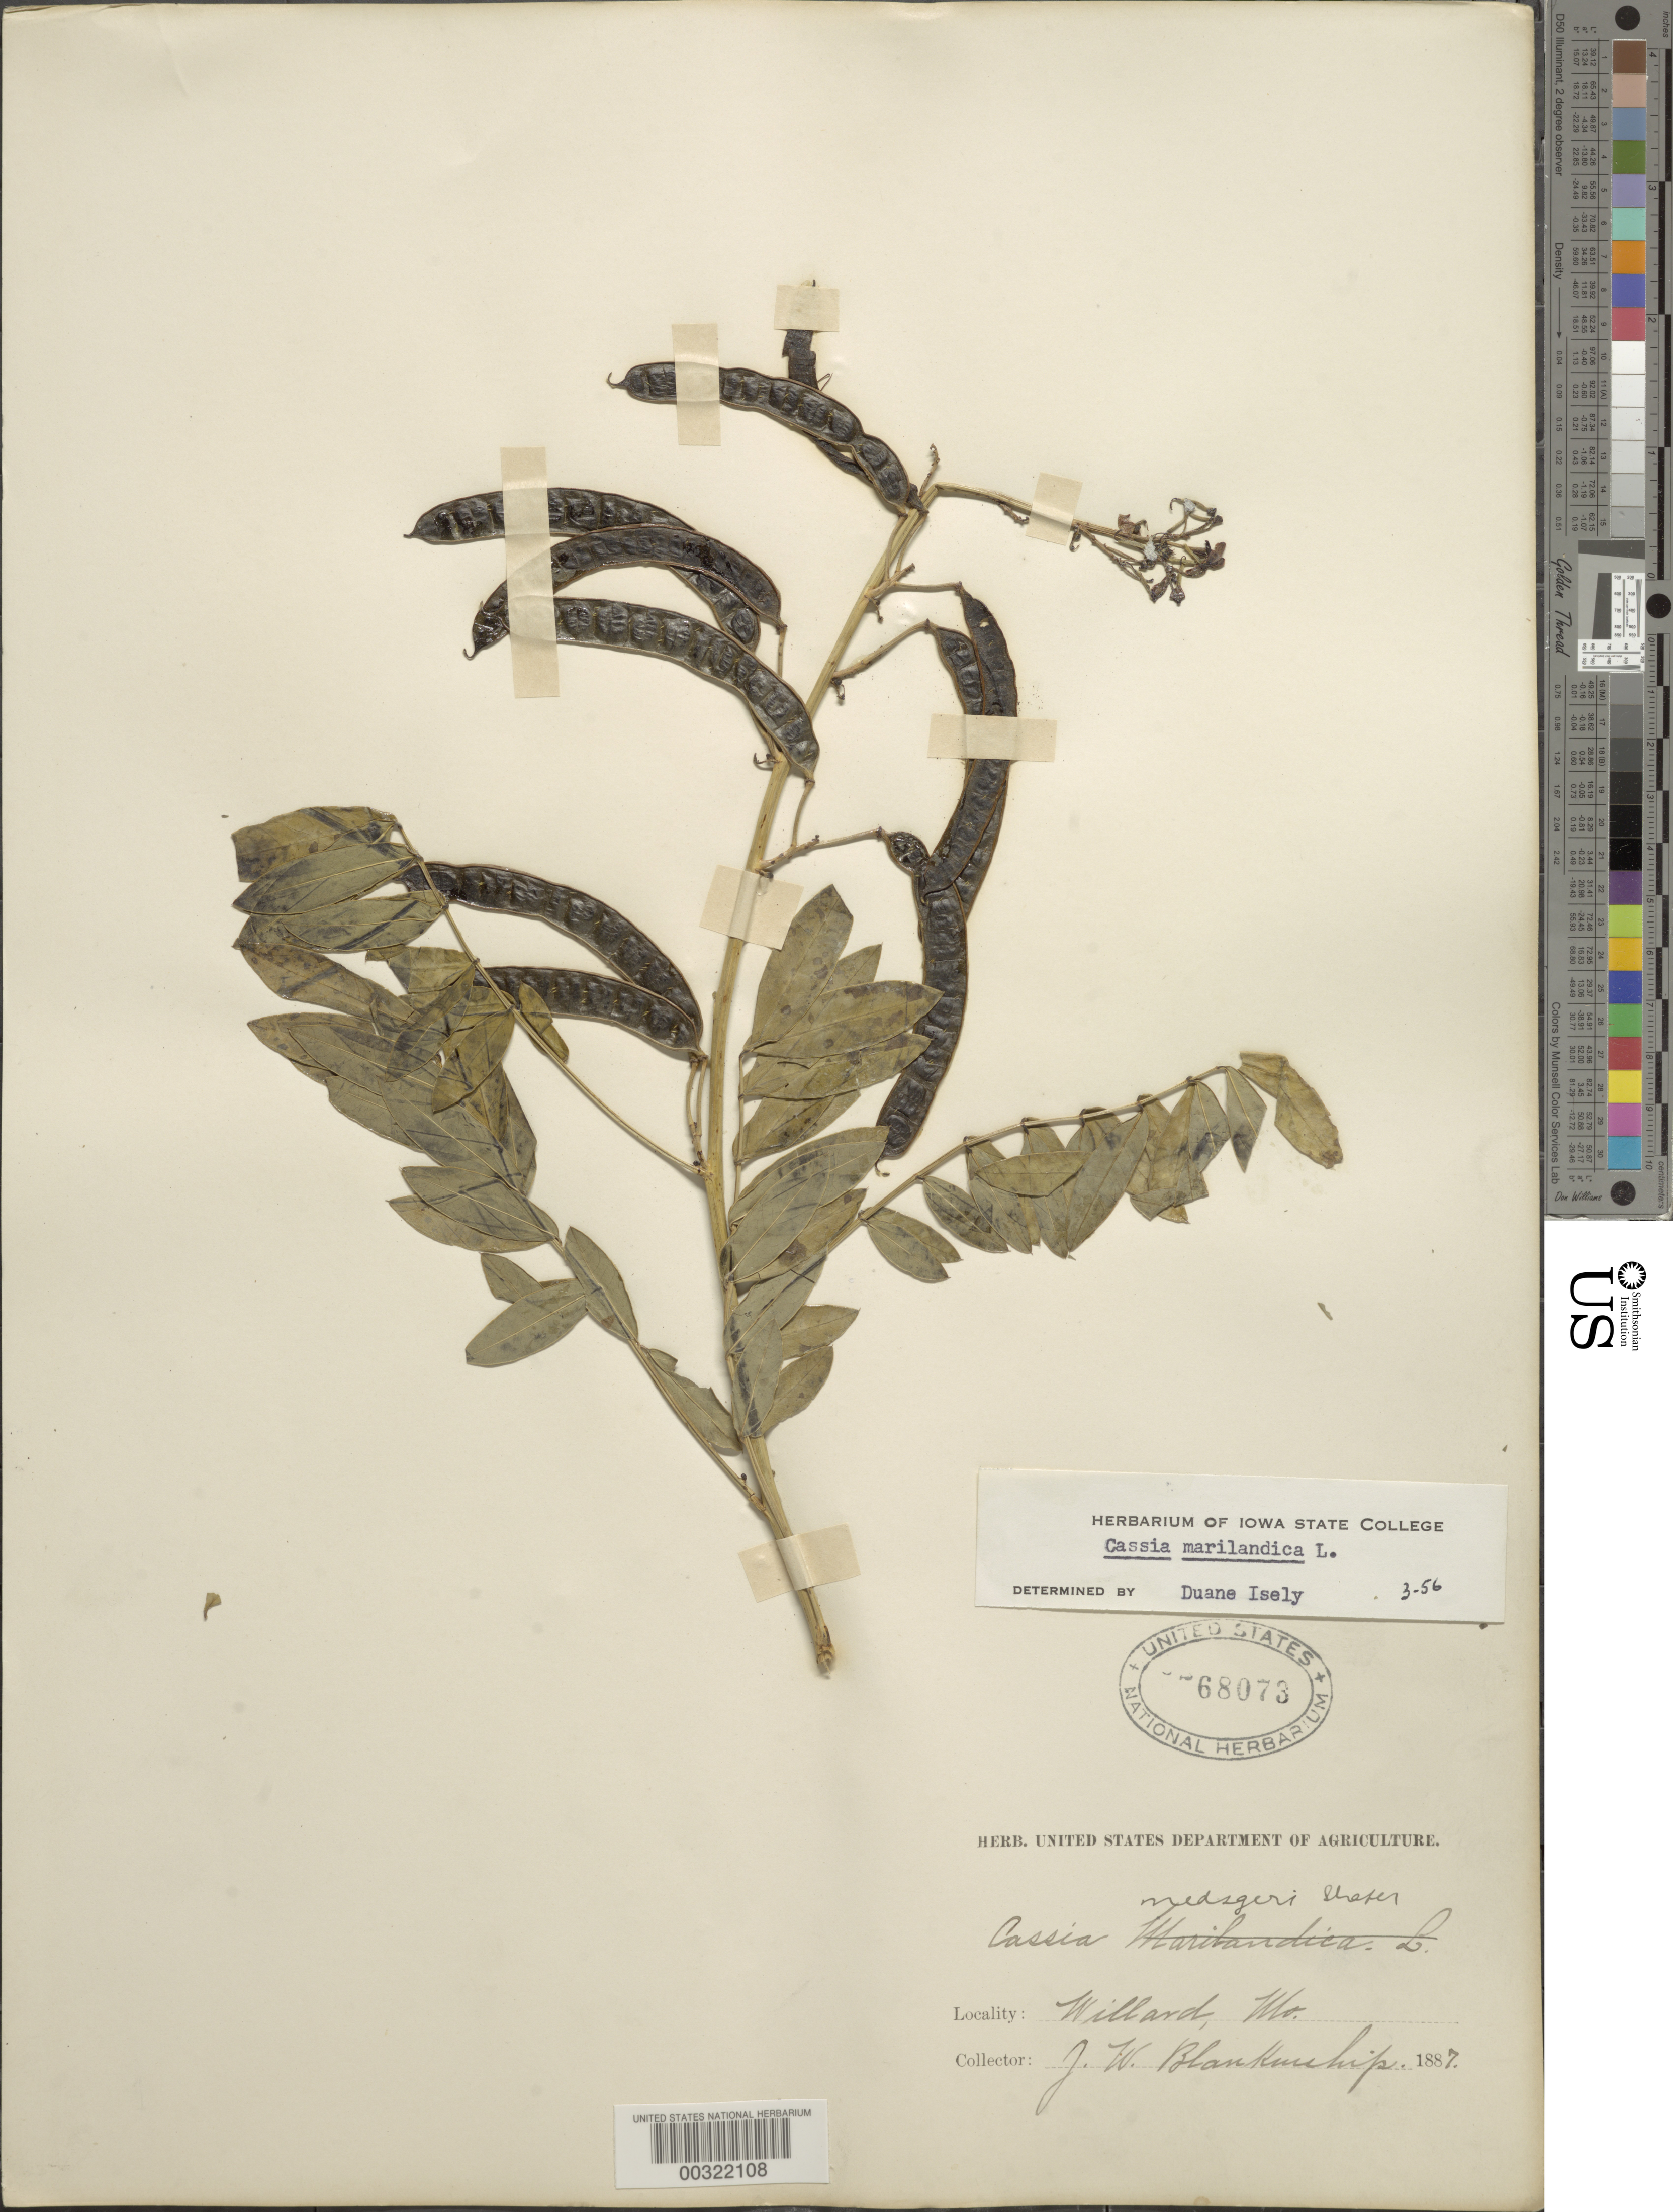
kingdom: Plantae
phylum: Tracheophyta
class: Magnoliopsida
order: Fabales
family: Fabaceae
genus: Senna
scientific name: Senna marilandica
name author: (L.) Link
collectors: J. W. Blankinship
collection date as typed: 1887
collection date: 1887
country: United States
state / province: Missouri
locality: Willard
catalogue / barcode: US 68073